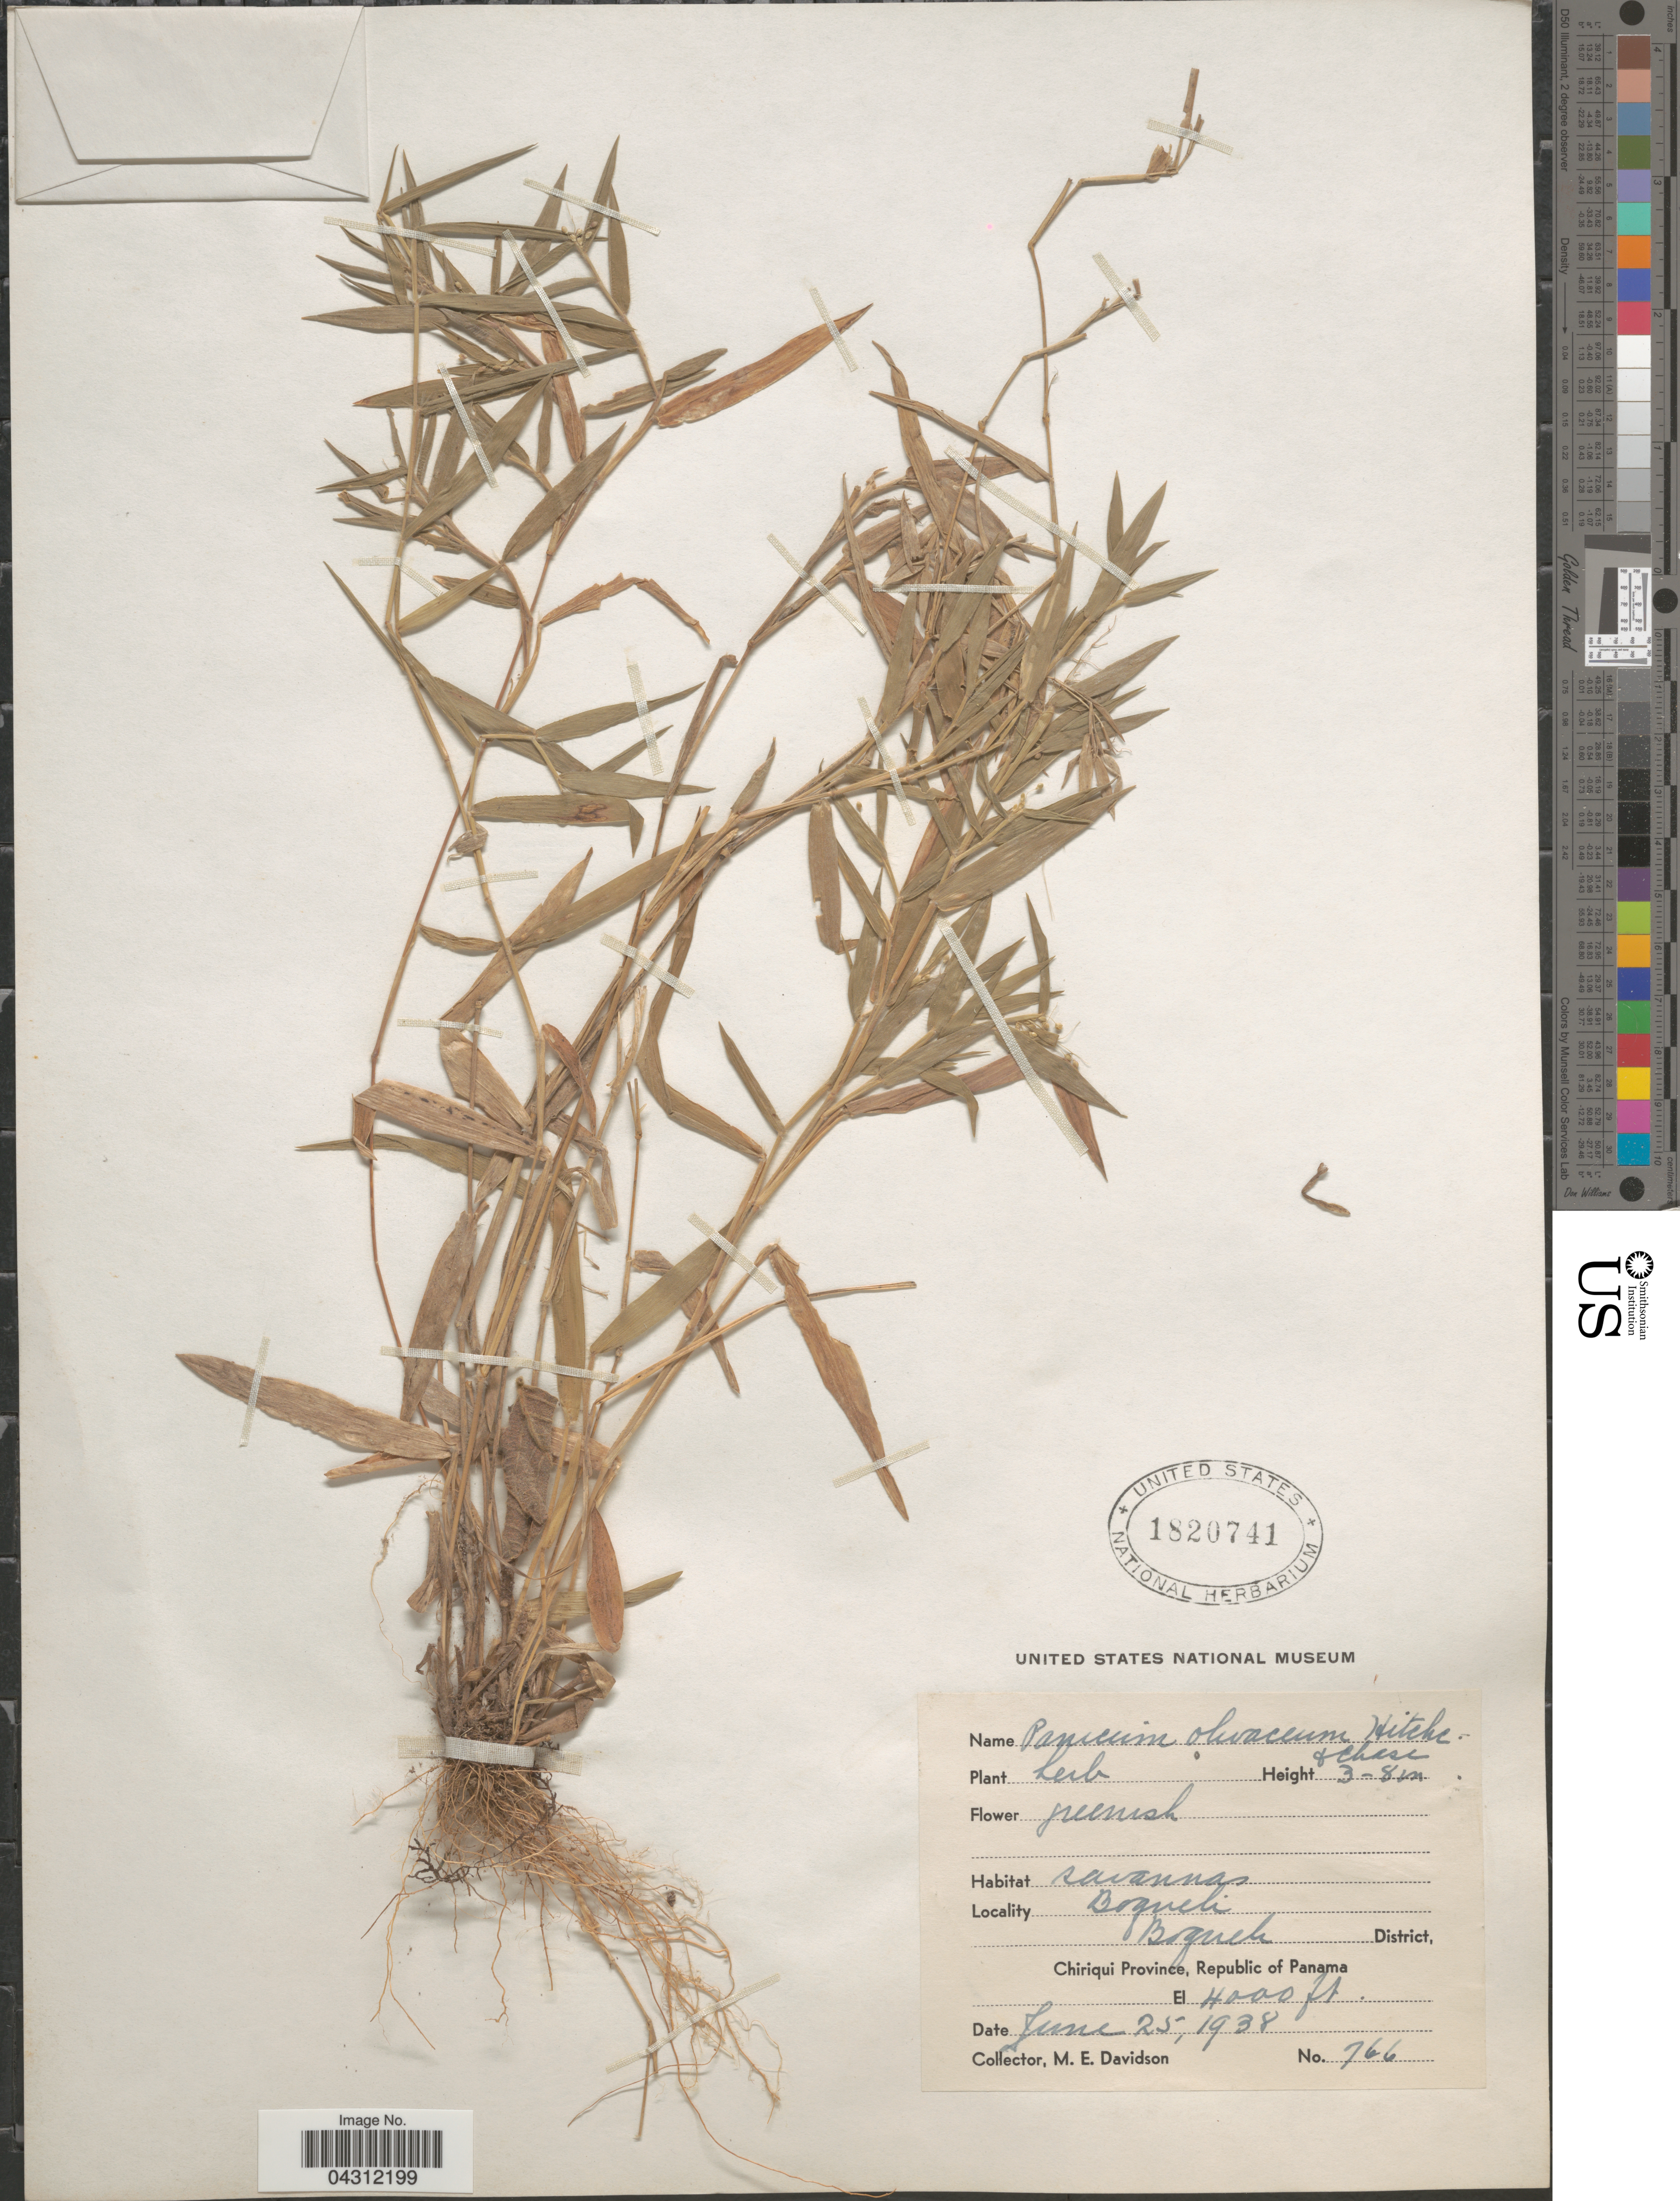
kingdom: Plantae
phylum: Tracheophyta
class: Liliopsida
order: Poales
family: Poaceae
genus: Dichanthelium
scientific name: Dichanthelium acuminatum var. acuminatum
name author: (Sw.) Gould & C.A. Clark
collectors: M. E. Davidson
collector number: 766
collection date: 1938-06-25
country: Panama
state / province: Chiriqui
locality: Boquete. Boquete District.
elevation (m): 1219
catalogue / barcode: US 1820741